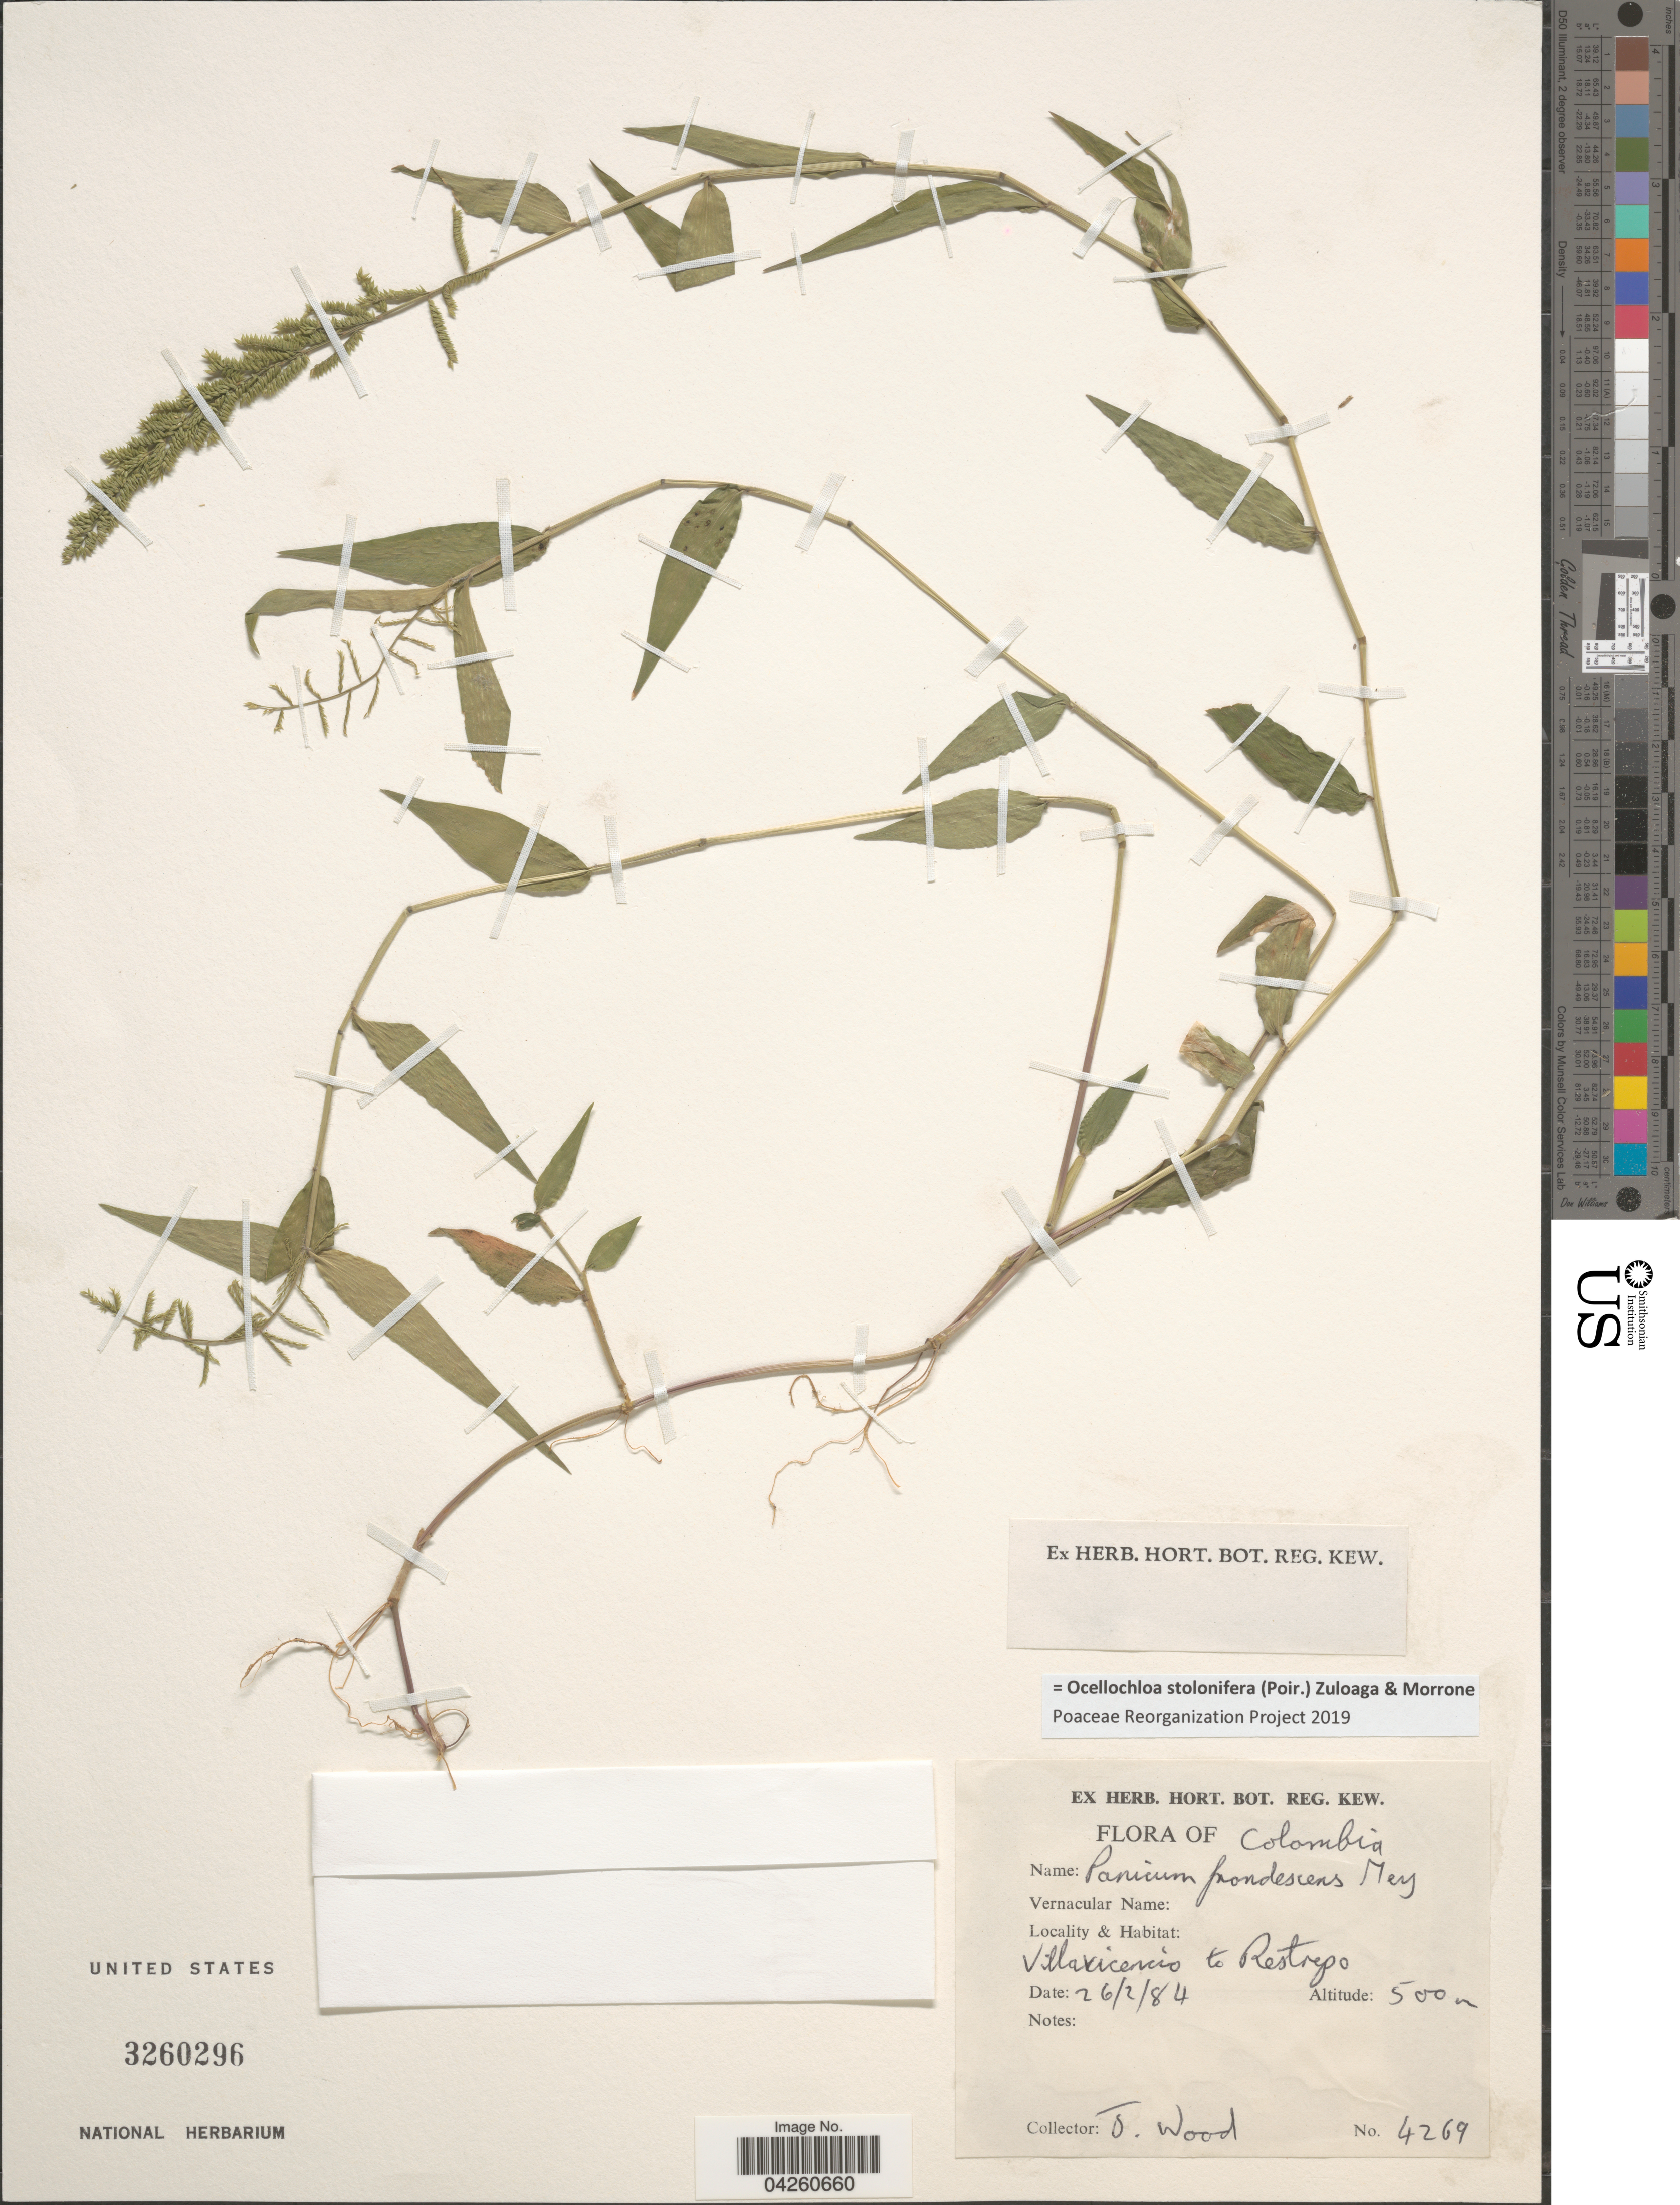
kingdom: Plantae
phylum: Tracheophyta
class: Liliopsida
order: Poales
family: Poaceae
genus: Ocellochloa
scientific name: Ocellochloa stolonifera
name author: (Poir.) Zuloaga & Morrone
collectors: J. Wood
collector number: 4269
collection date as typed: Transcribed d/m/y: 26/2/84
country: Colombia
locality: Villavicencio to Restrepo.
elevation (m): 500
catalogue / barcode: US 3260296